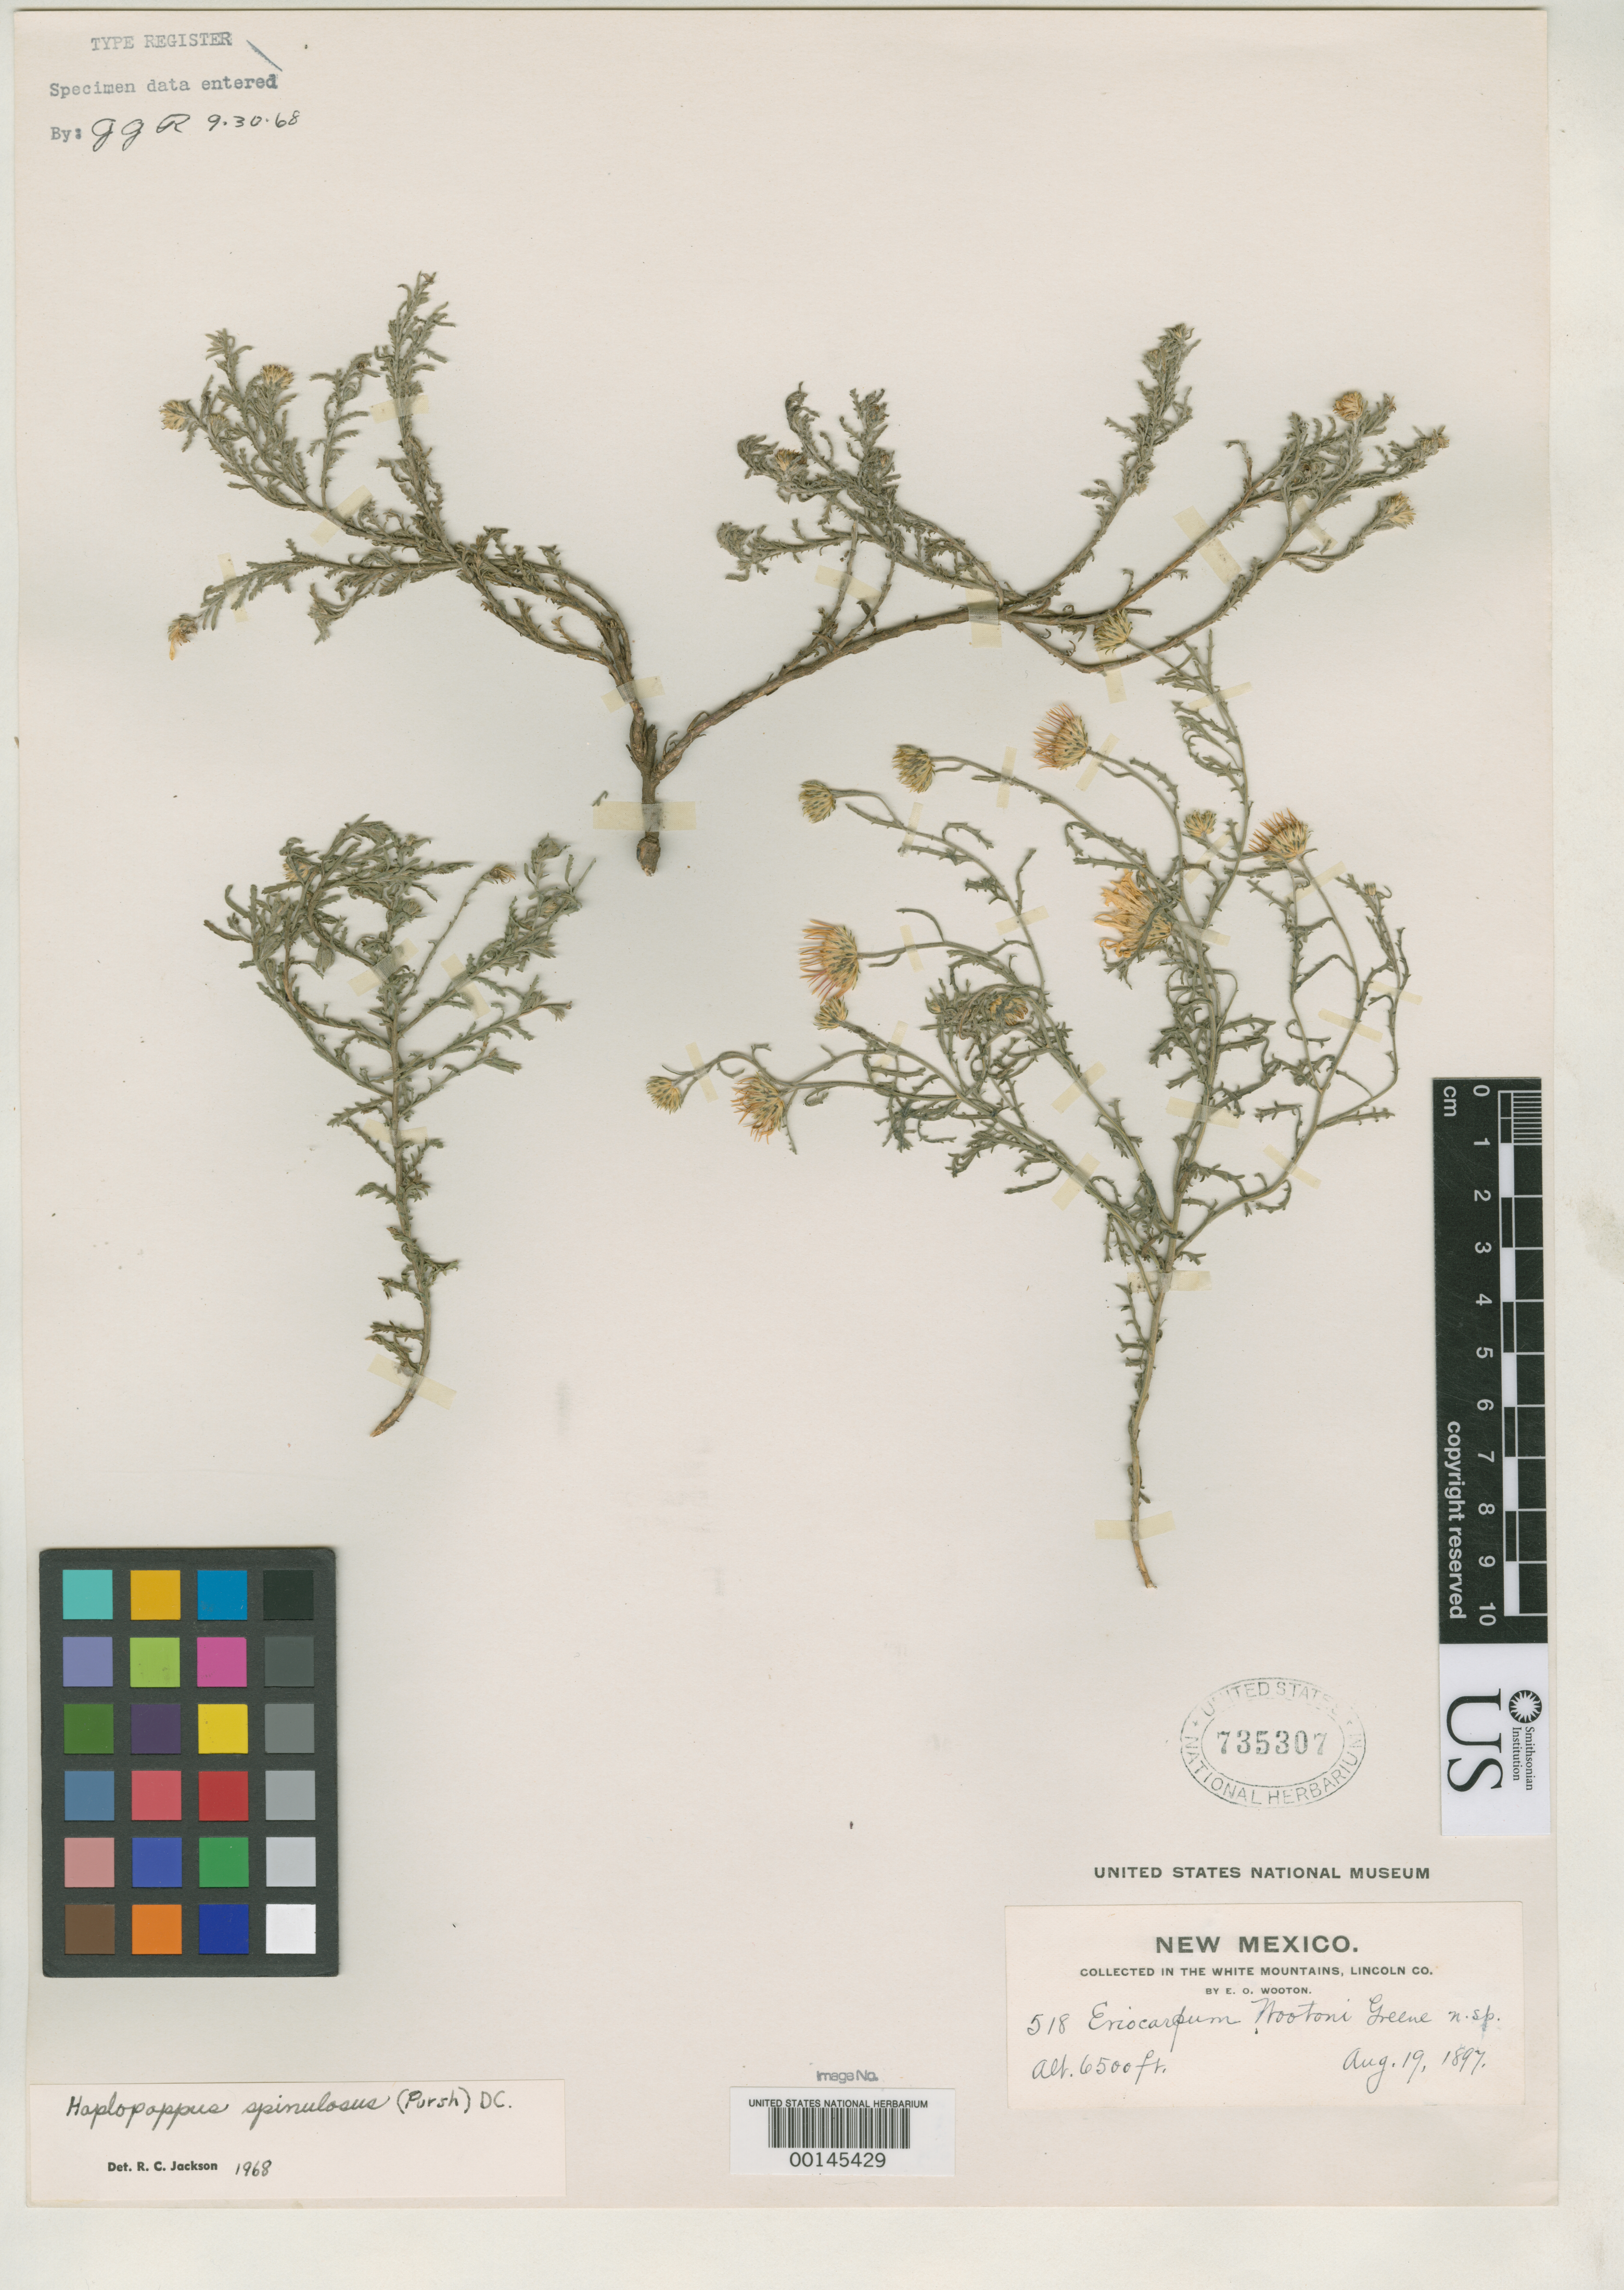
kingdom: Plantae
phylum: Tracheophyta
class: Magnoliopsida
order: Asterales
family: Asteraceae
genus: Eriocarpum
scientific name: Eriocarpum wootonii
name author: Greene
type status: Type Collection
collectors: E. O. Wooton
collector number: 518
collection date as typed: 19 Aug 1897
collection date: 1897-08-19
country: United States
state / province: New Mexico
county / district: Lincoln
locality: White Mts.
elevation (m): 1981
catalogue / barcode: US 735307